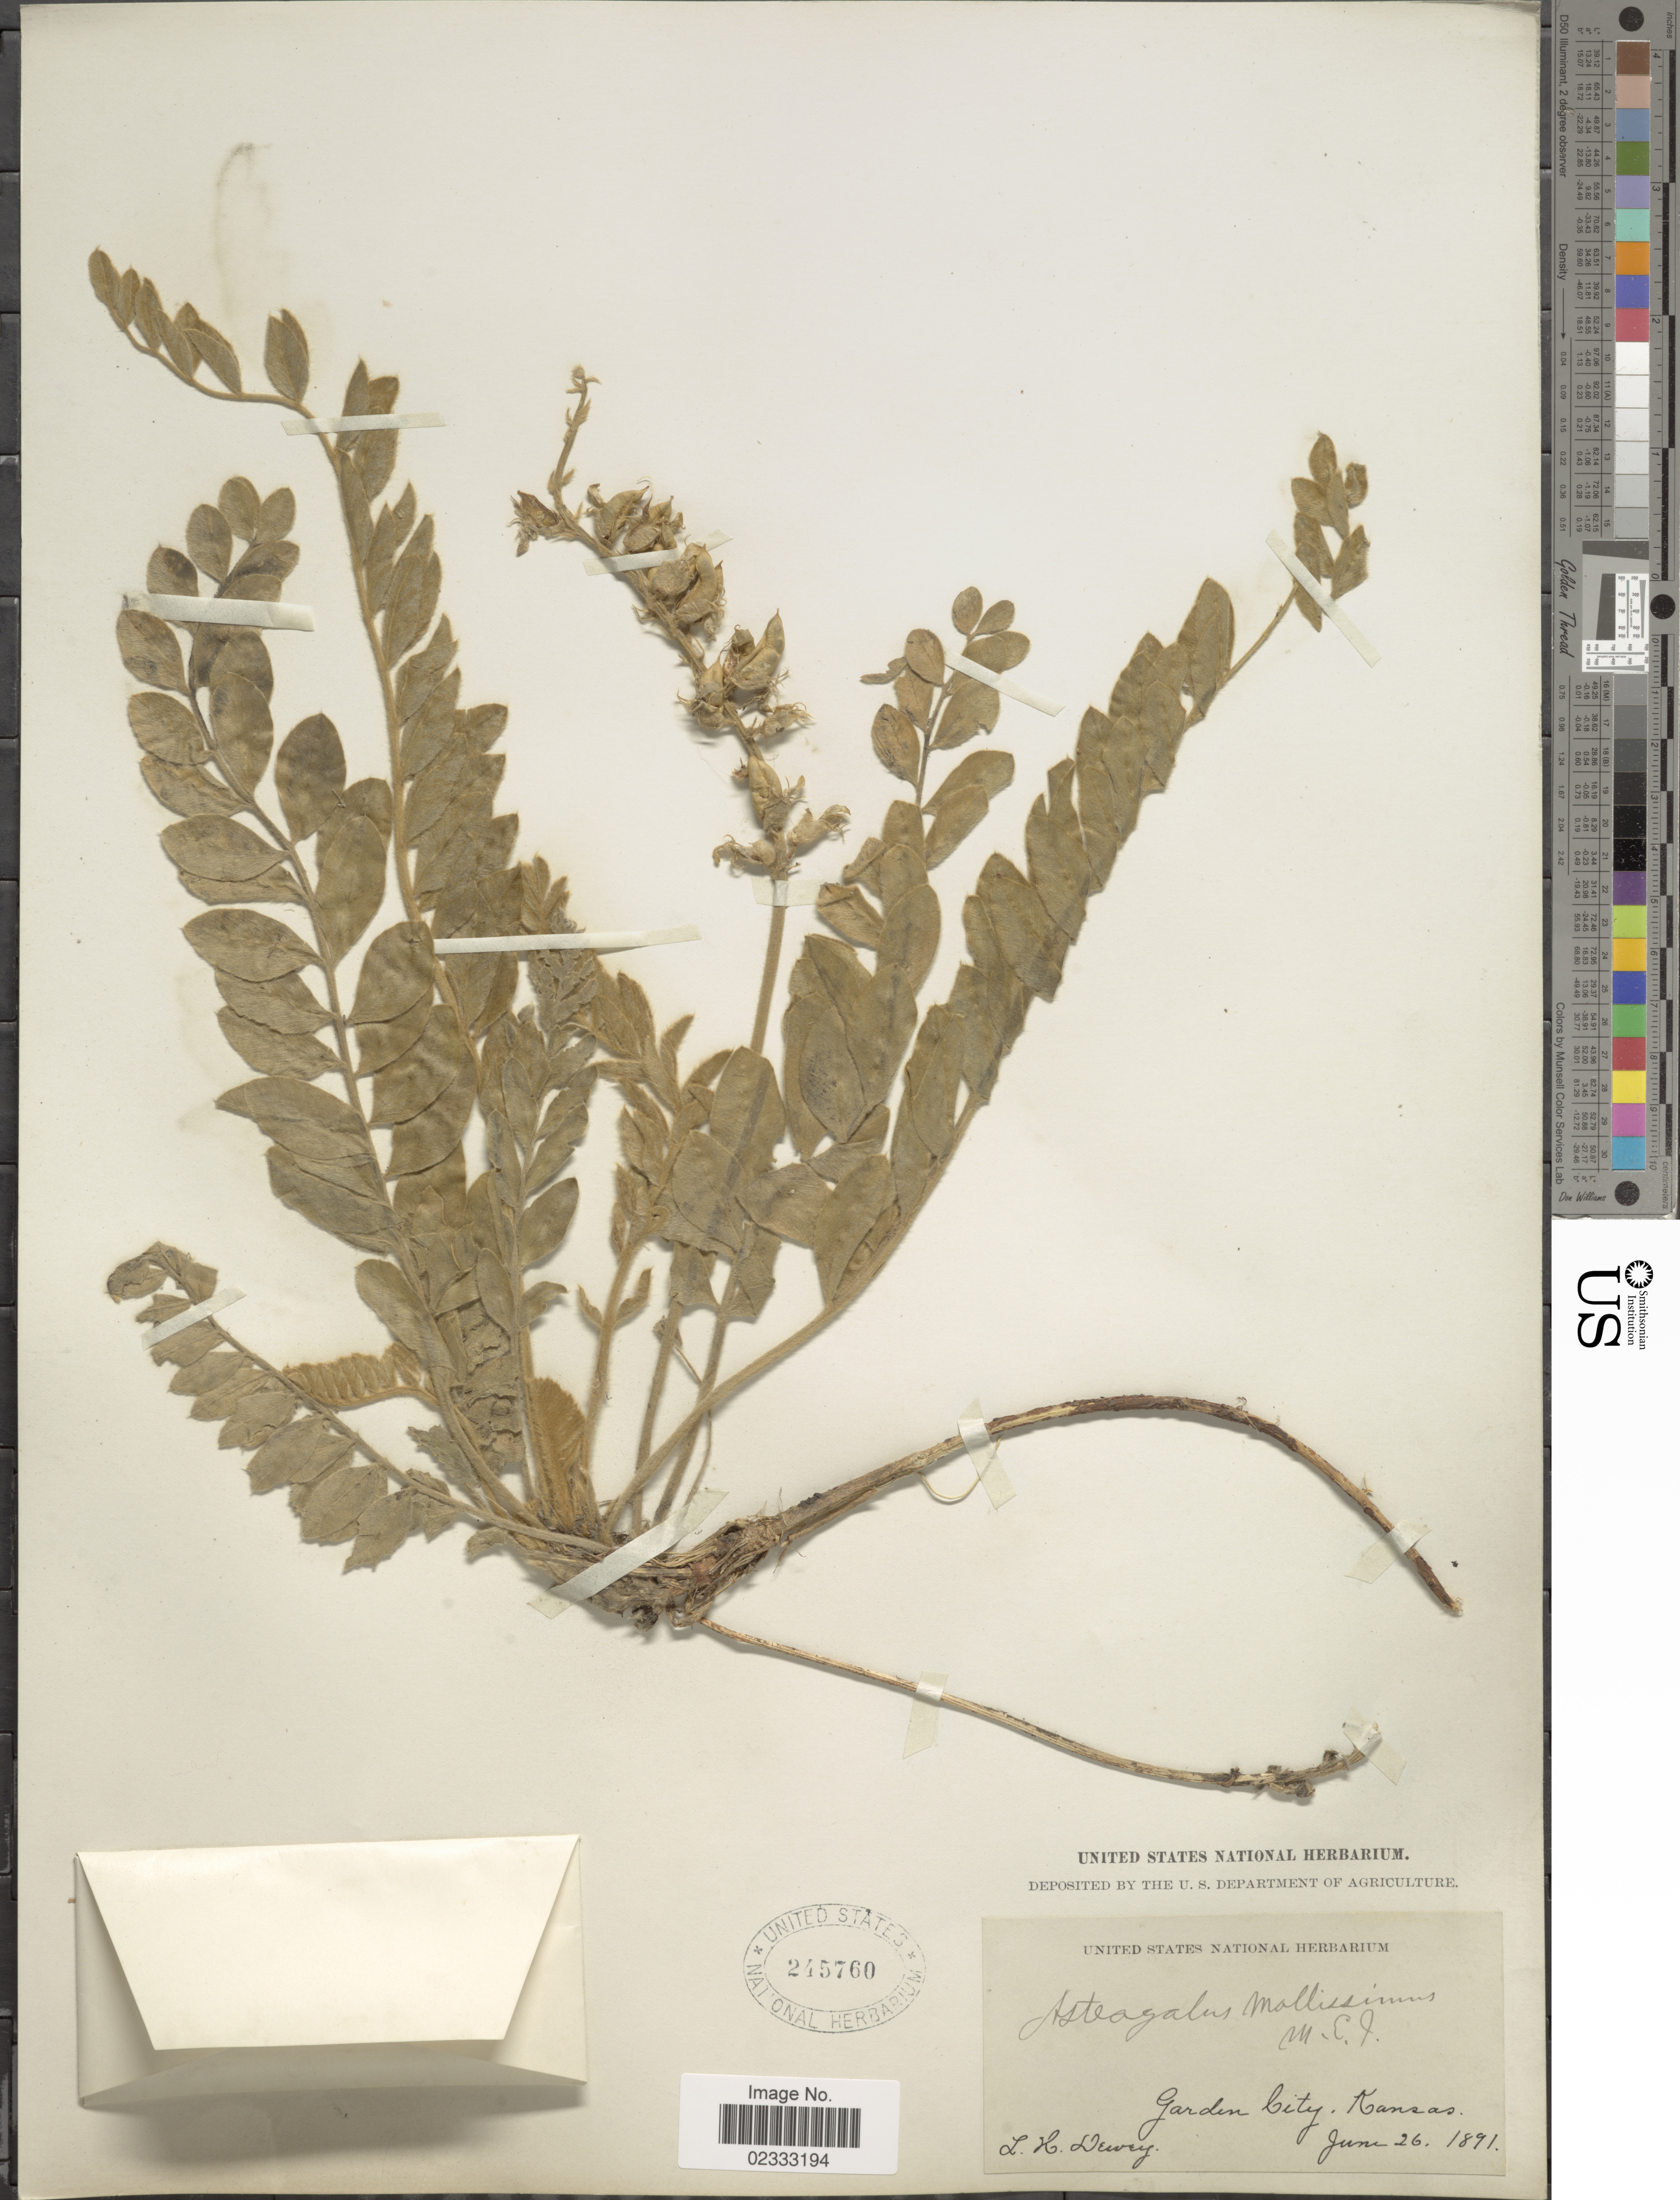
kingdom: Plantae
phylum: Tracheophyta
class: Magnoliopsida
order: Fabales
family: Fabaceae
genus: Astragalus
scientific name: Astragalus mollissimus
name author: Torr.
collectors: L. H. Dewey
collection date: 1891-06-26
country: United States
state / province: Kansas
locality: Garden City, Kansas.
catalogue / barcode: US 245760